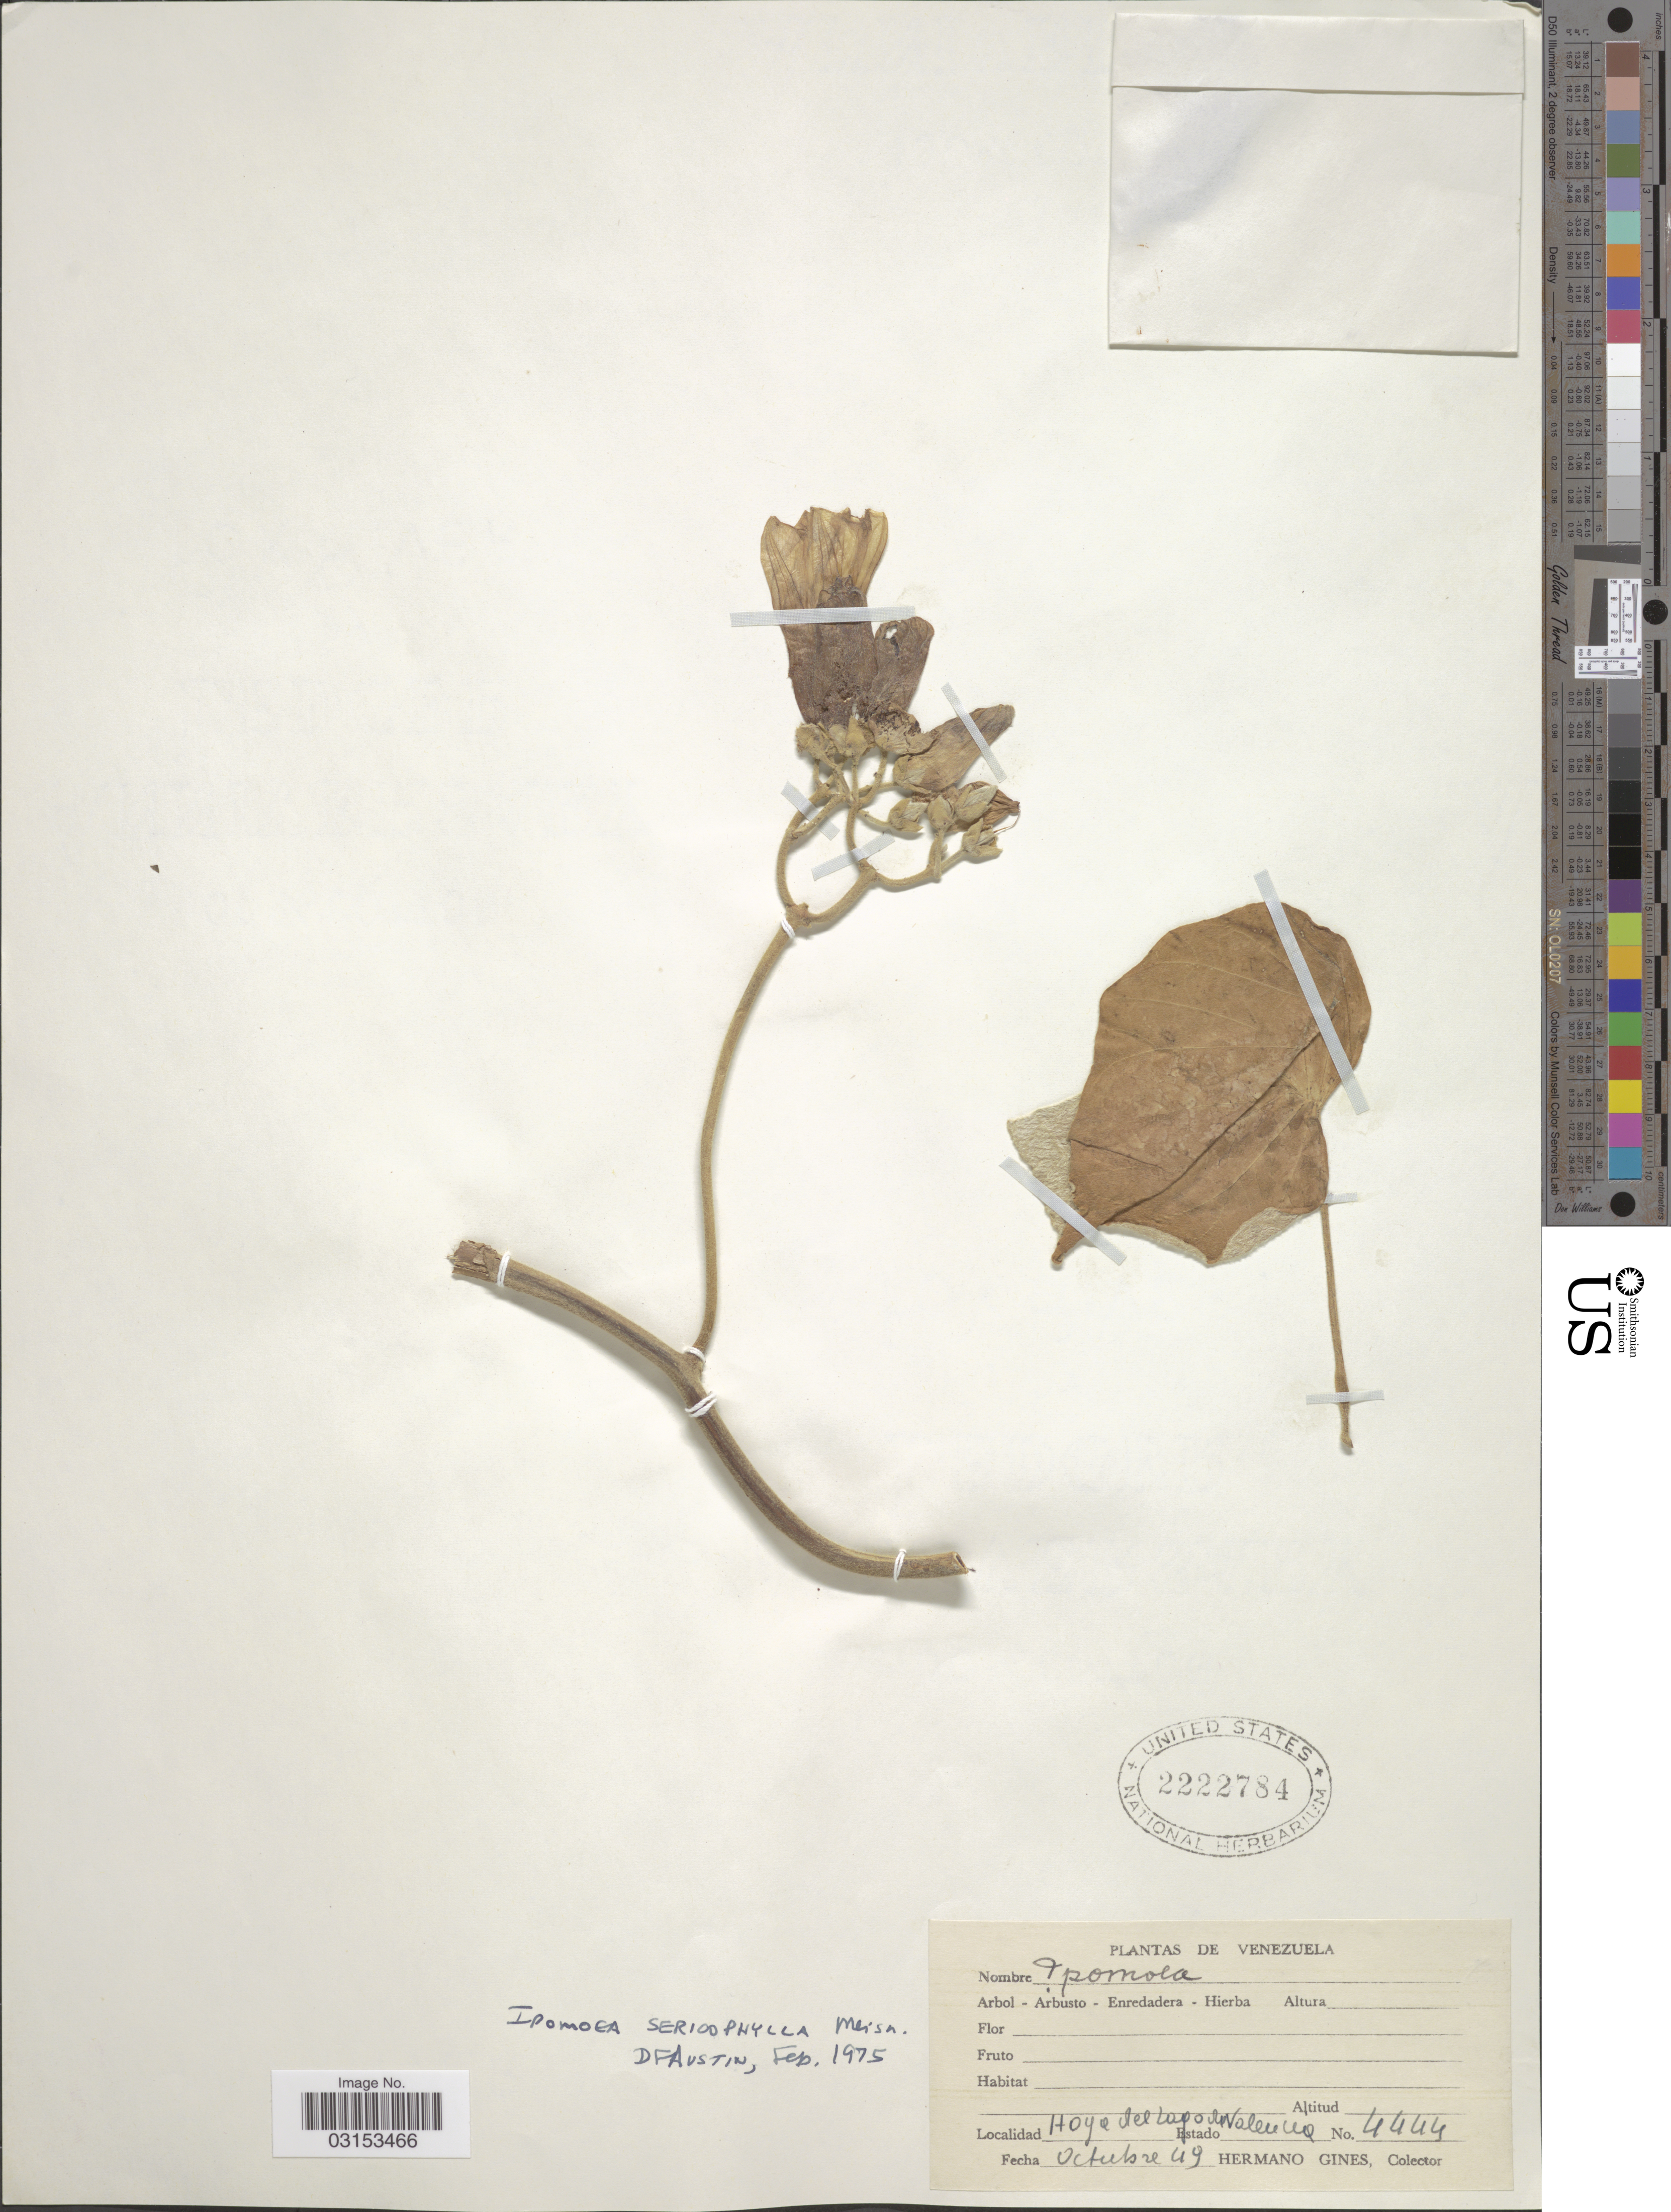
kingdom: Plantae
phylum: Tracheophyta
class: Magnoliopsida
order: Solanales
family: Convolvulaceae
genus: Ipomoea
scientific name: Ipomoea sericophylla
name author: Meisn.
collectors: Bro. Gines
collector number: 4444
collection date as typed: Transcribed d/m/y: /10/49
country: Venezuela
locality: Hoya del Lago de Valencia.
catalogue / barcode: US 2222784